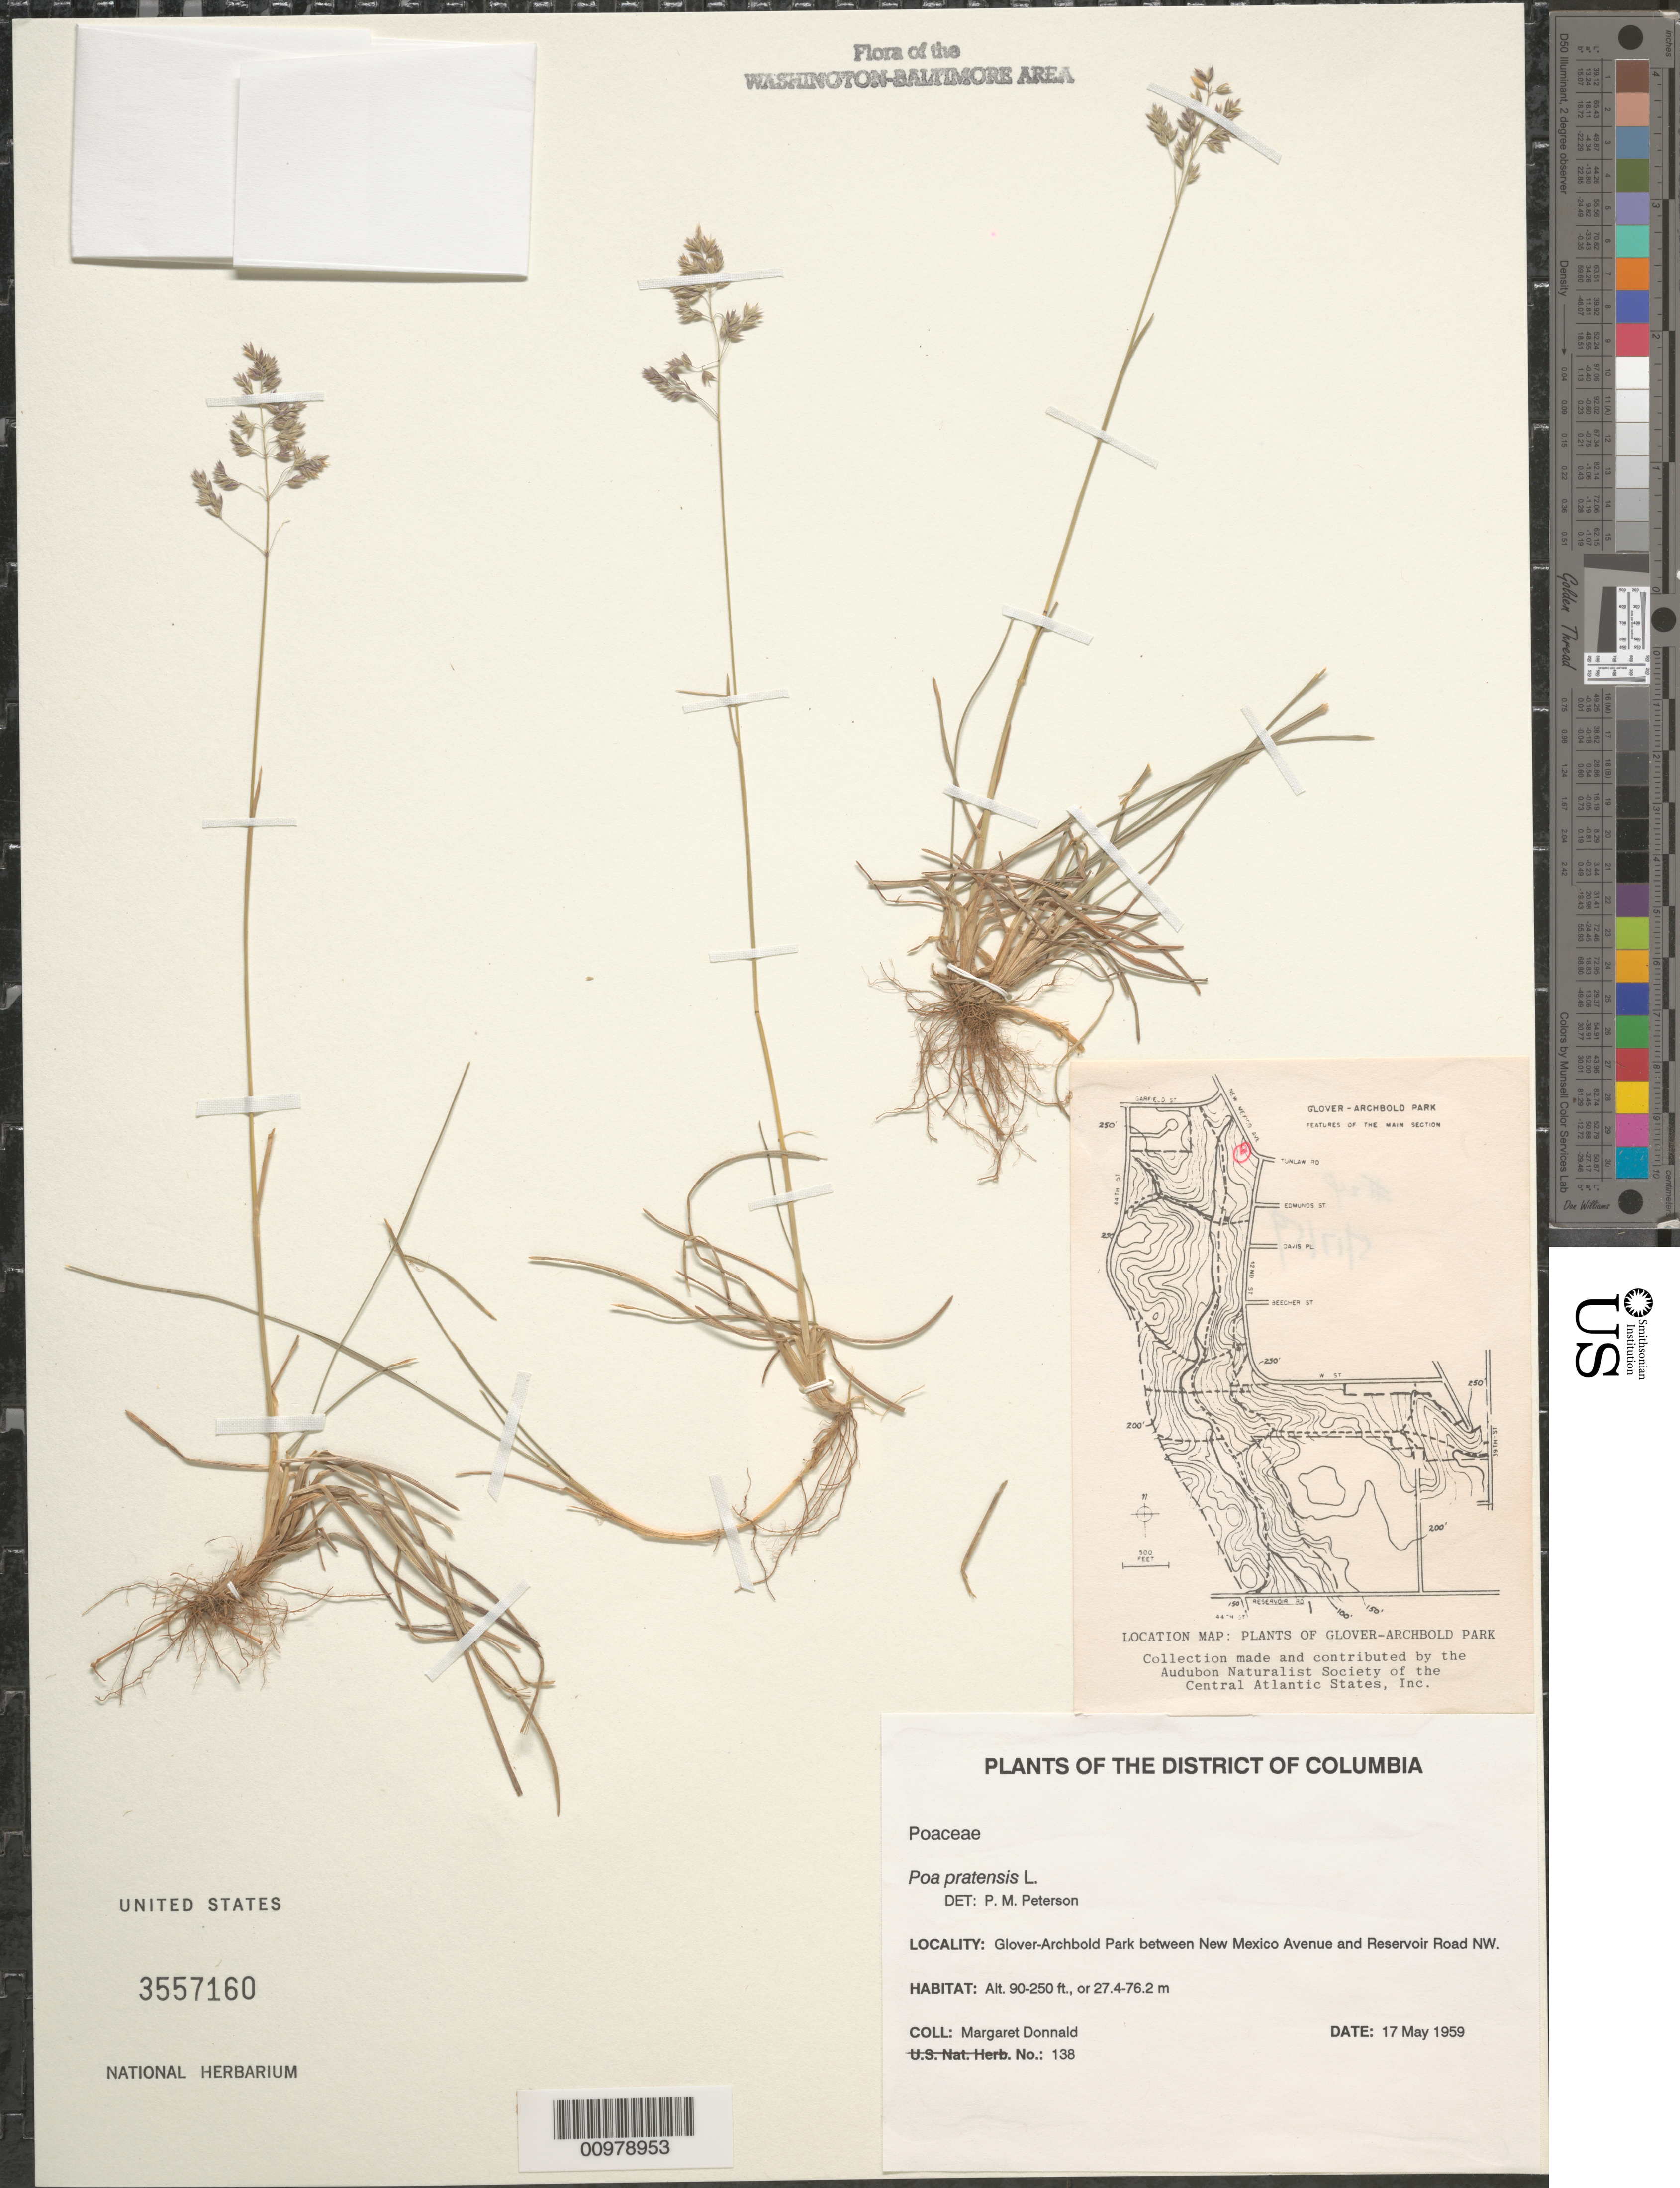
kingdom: Plantae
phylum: Tracheophyta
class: Liliopsida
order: Poales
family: Poaceae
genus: Poa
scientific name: Poa pratensis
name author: L.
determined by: Peterson, Paul M., (BOT), Smithsonian Institution - National Museum of Natural History (UNITED STATES)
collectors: M. Donnald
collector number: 138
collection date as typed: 17 May 1959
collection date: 1959-05-17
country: United States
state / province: District of Columbia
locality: Glover-Archbold Park between New Mexico Avenue and Reservoir Road NW.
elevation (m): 27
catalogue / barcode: US 3557160